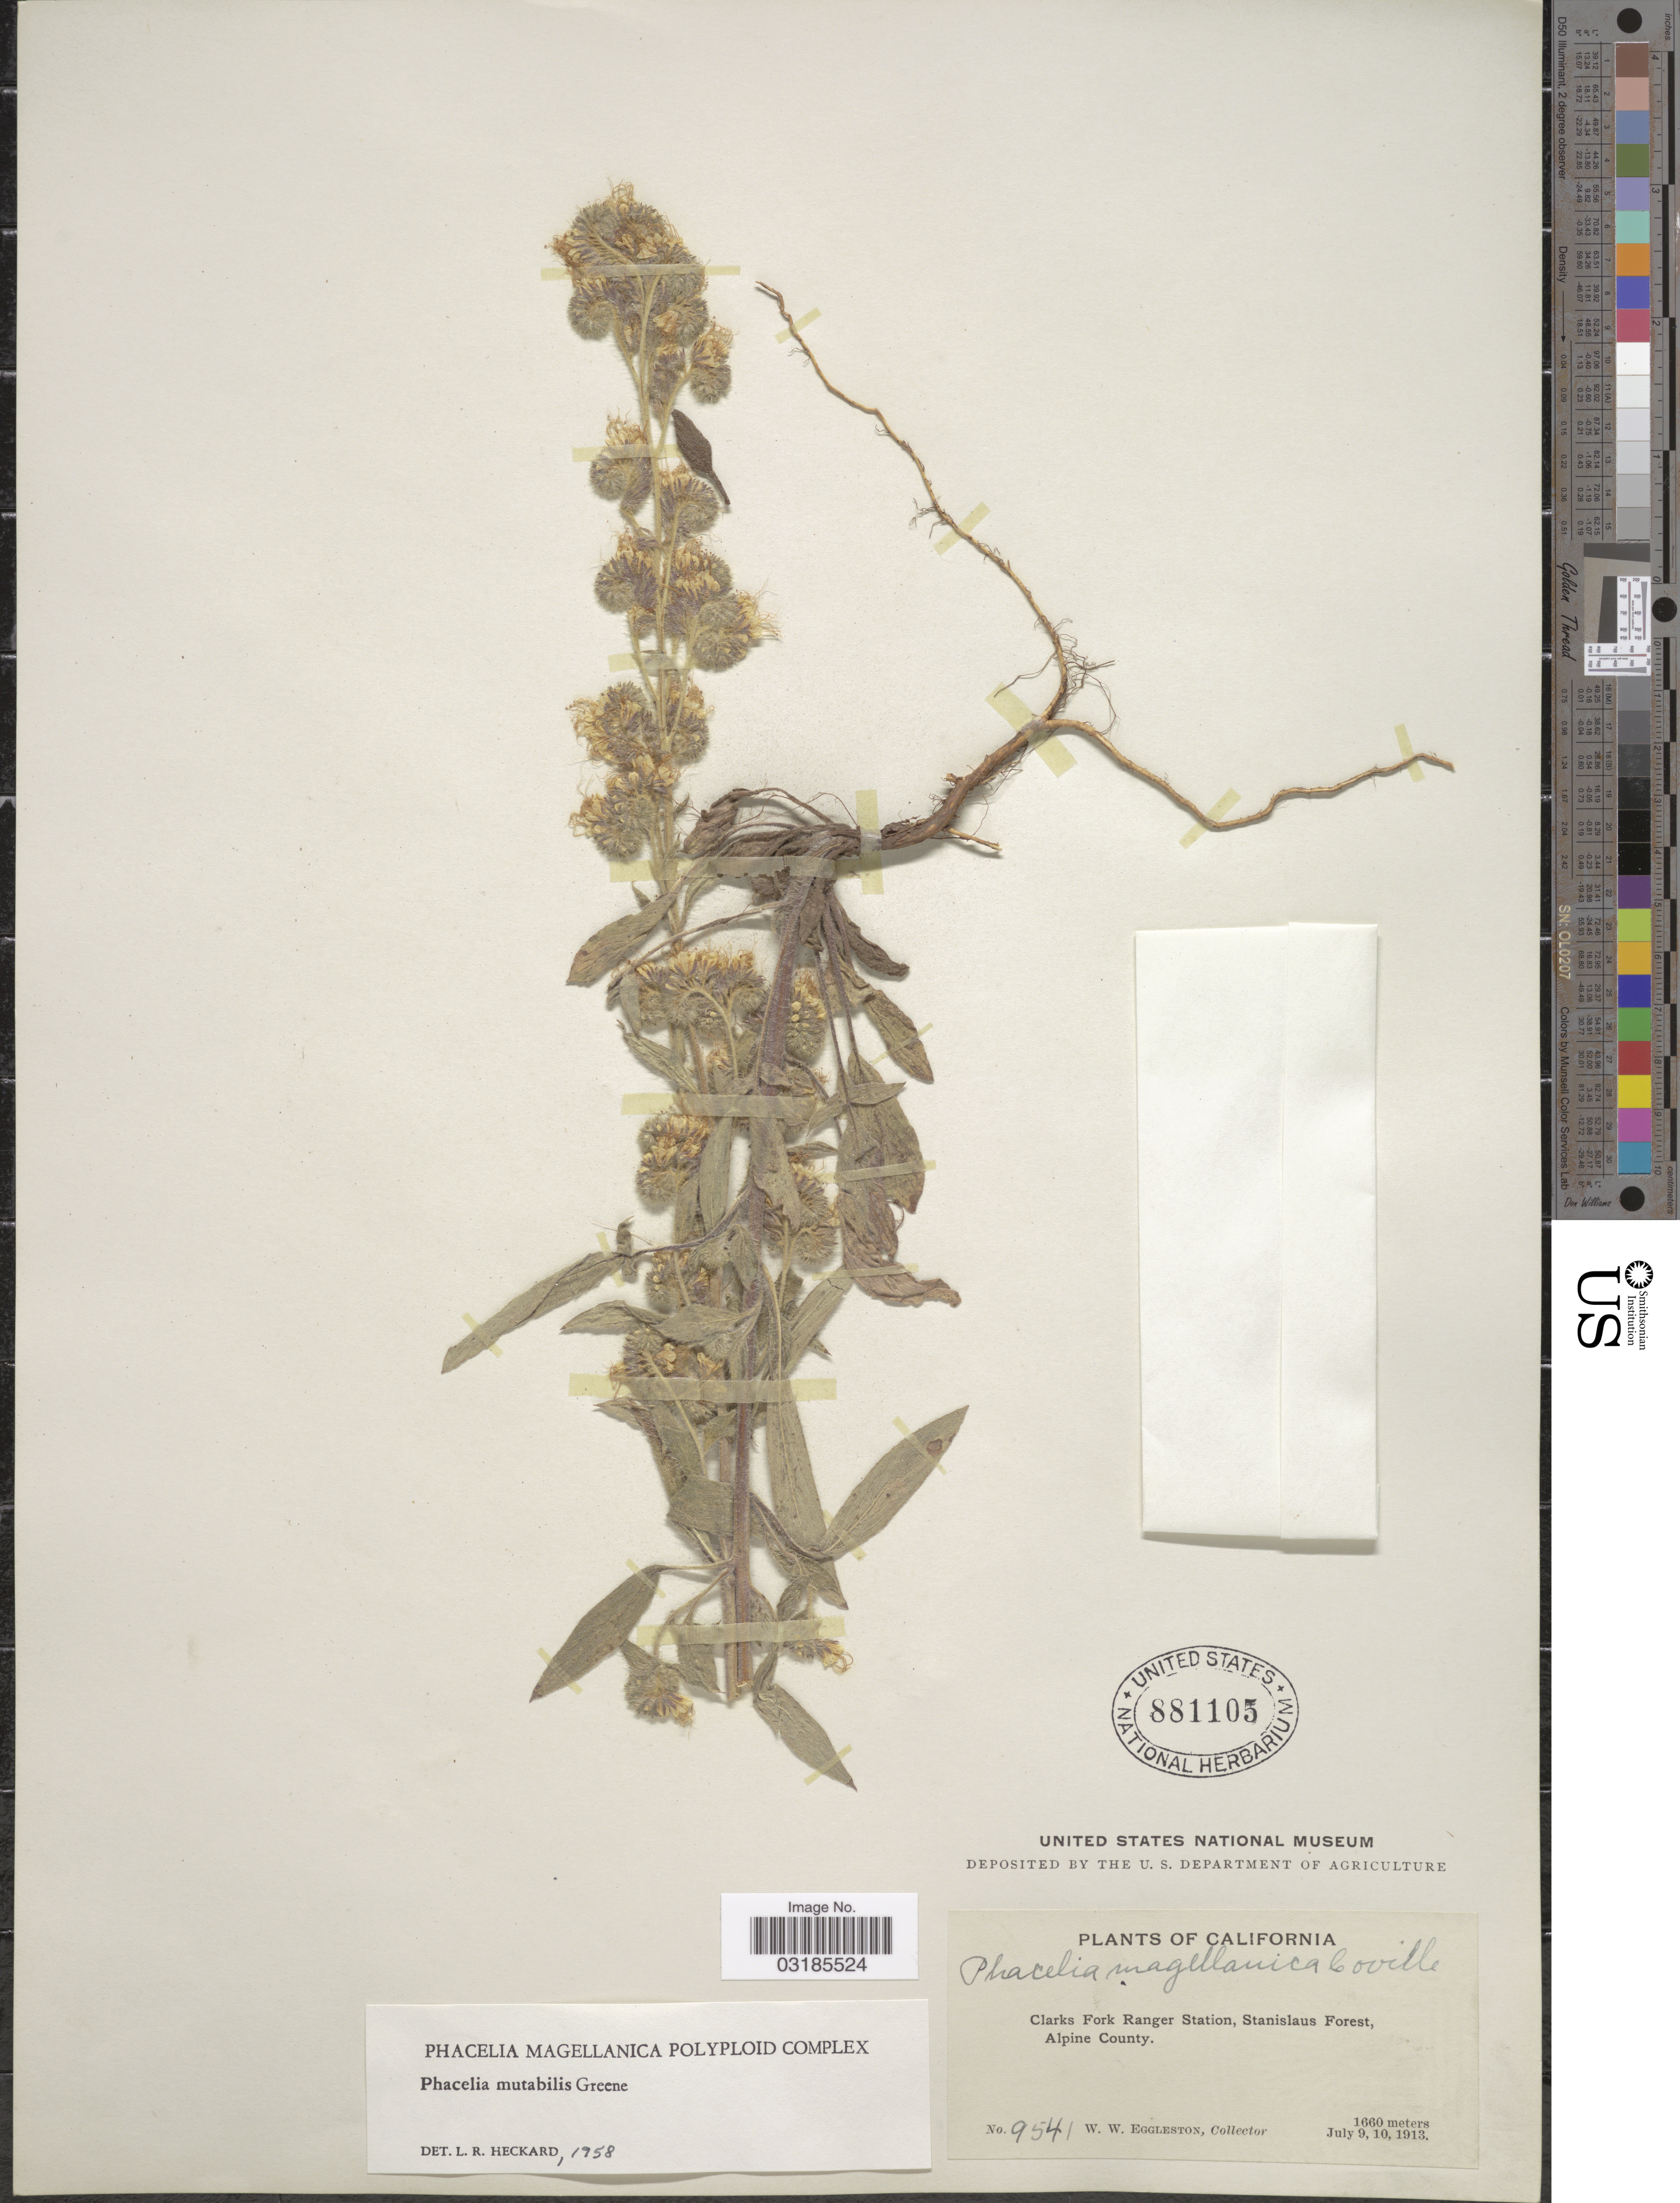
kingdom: Plantae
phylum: Tracheophyta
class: Magnoliopsida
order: Boraginales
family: Hydrophyllaceae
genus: Phacelia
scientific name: Phacelia mutabilis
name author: Greene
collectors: W. W. Eggleston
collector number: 9541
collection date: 1913-07-09/1913-07-10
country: United States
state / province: California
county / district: Alpine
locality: Clarks Fork Ranger Station, Stanislaus Forest, Alpine County.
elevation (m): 1660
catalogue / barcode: US 881105